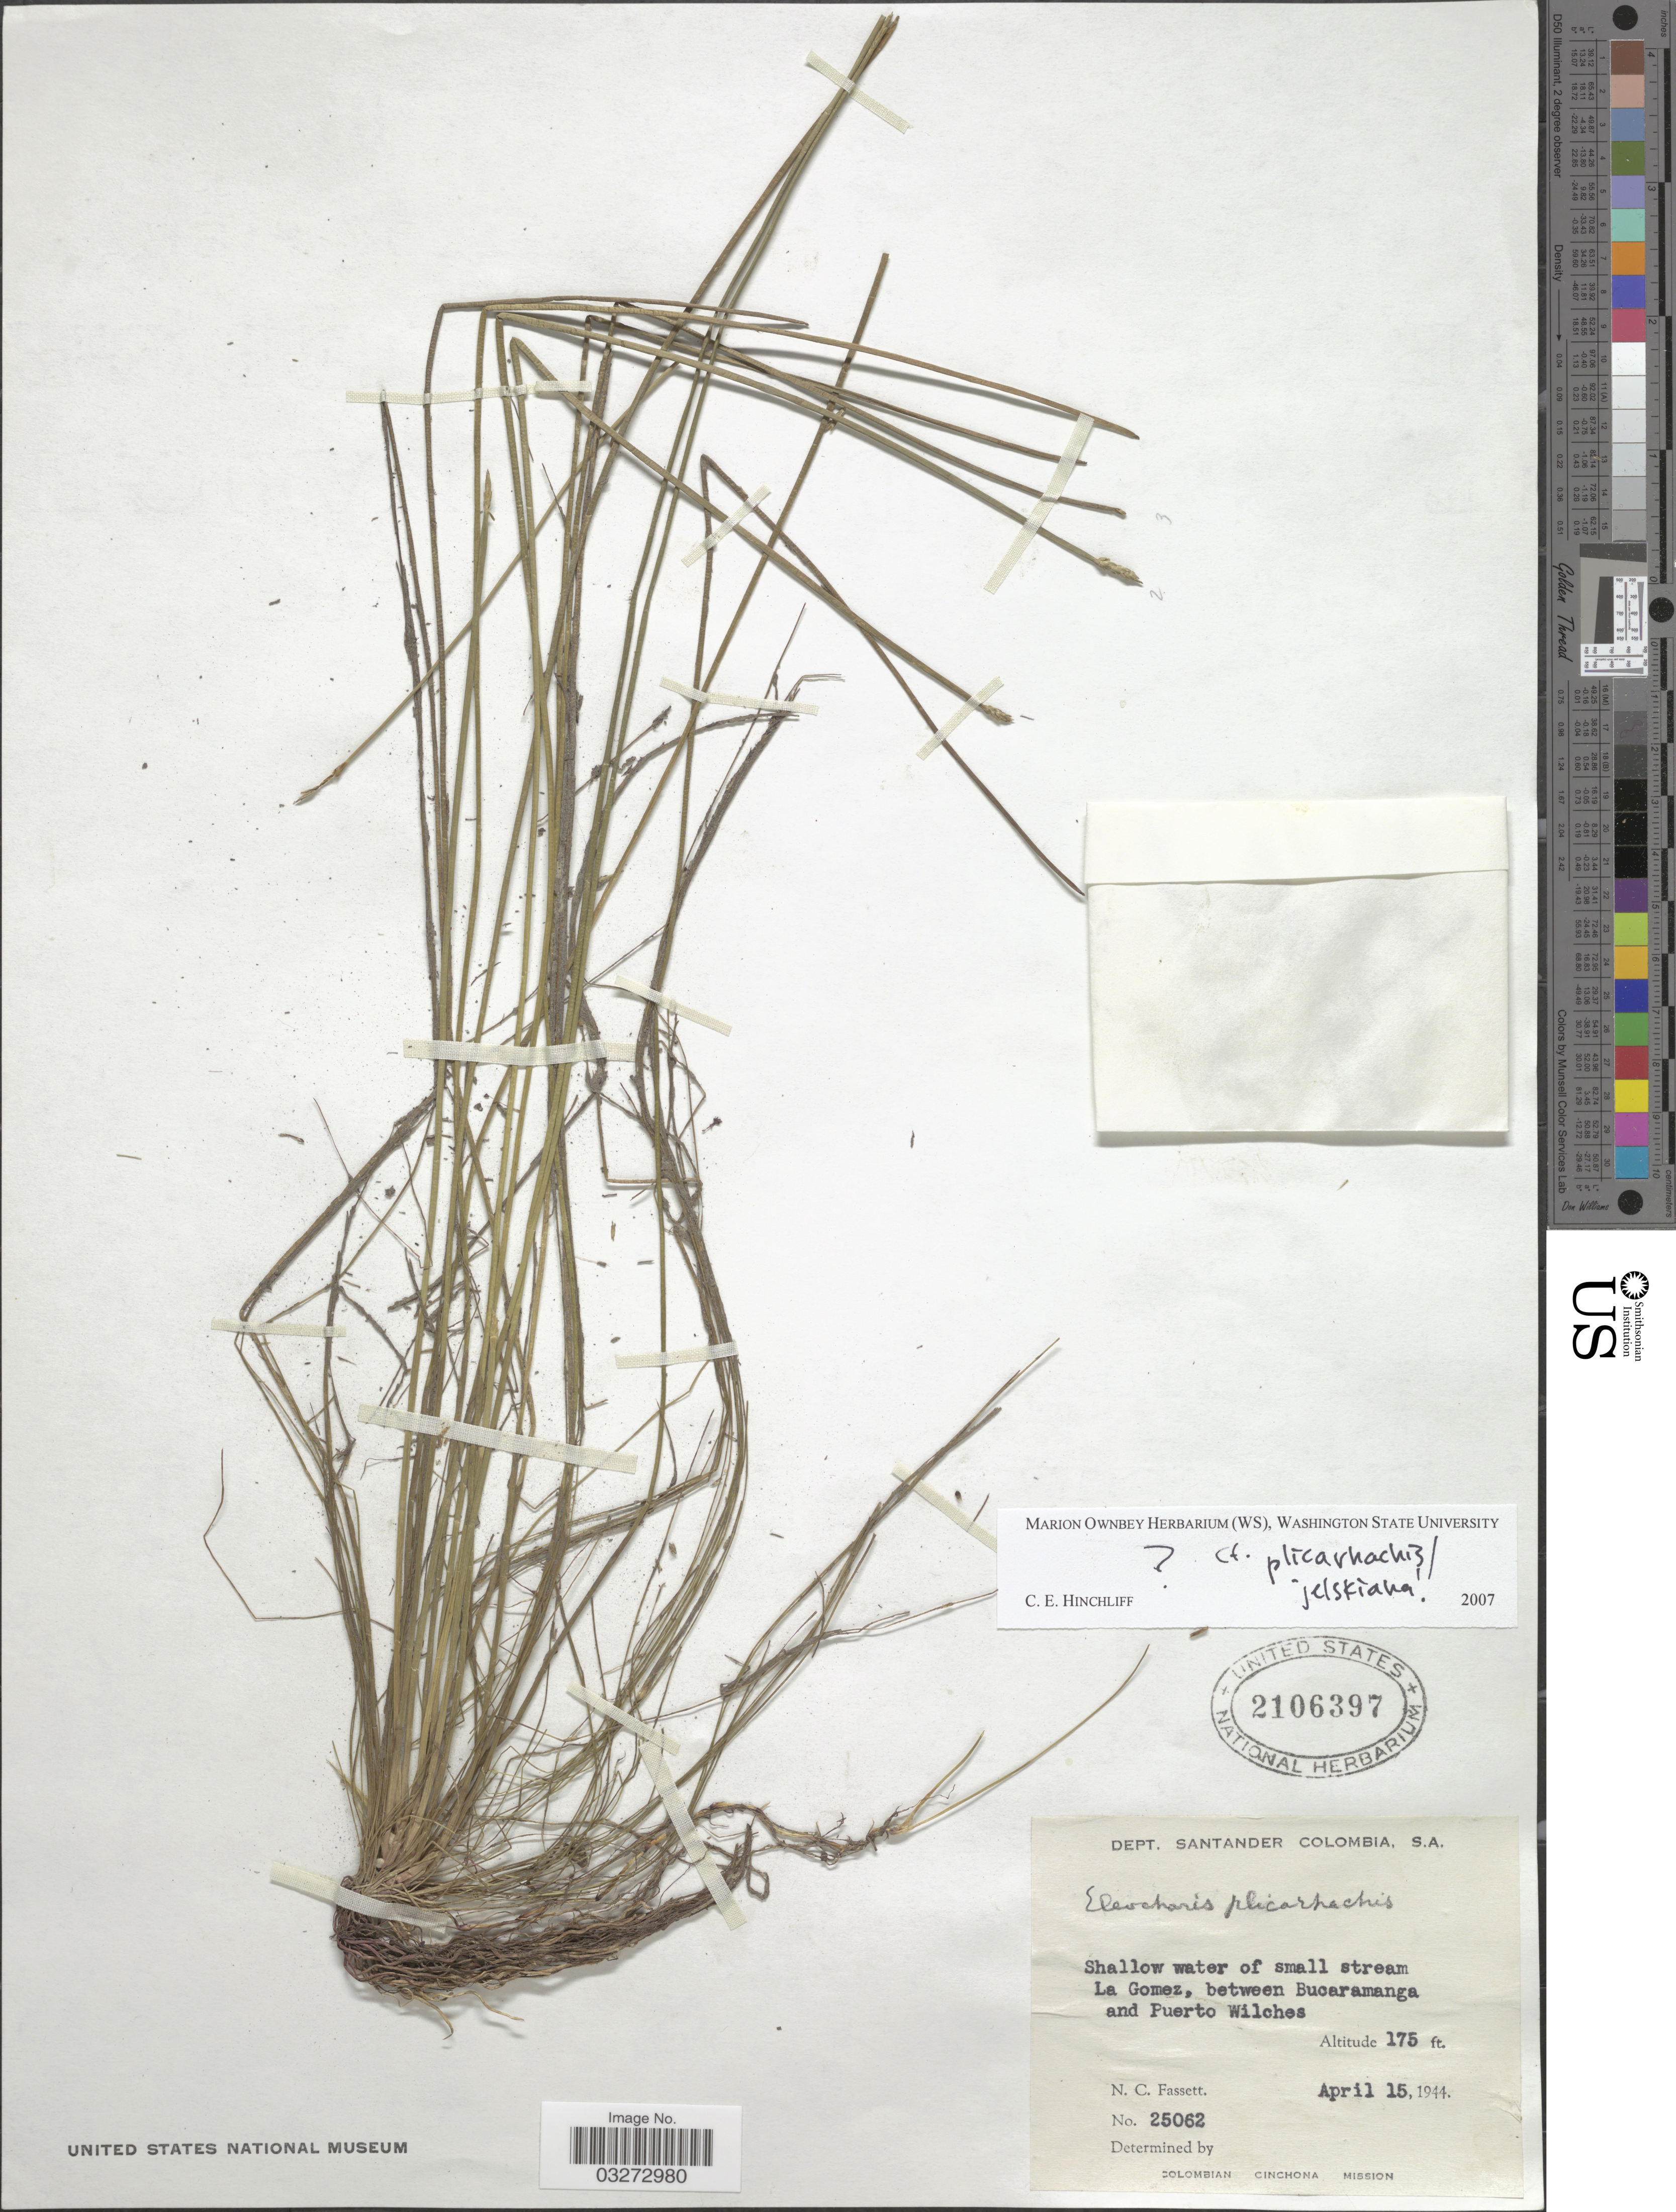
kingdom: Plantae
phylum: Tracheophyta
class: Liliopsida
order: Poales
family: Cyperaceae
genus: Eleocharis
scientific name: Eleocharis sp.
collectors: N. C. Fassett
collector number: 25062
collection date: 1944-04-15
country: Colombia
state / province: Santander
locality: Dept. Santander. Shallow water of small stream La Gomez, between Bucaramanga and Puerto Wilches.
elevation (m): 53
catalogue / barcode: US 2106397